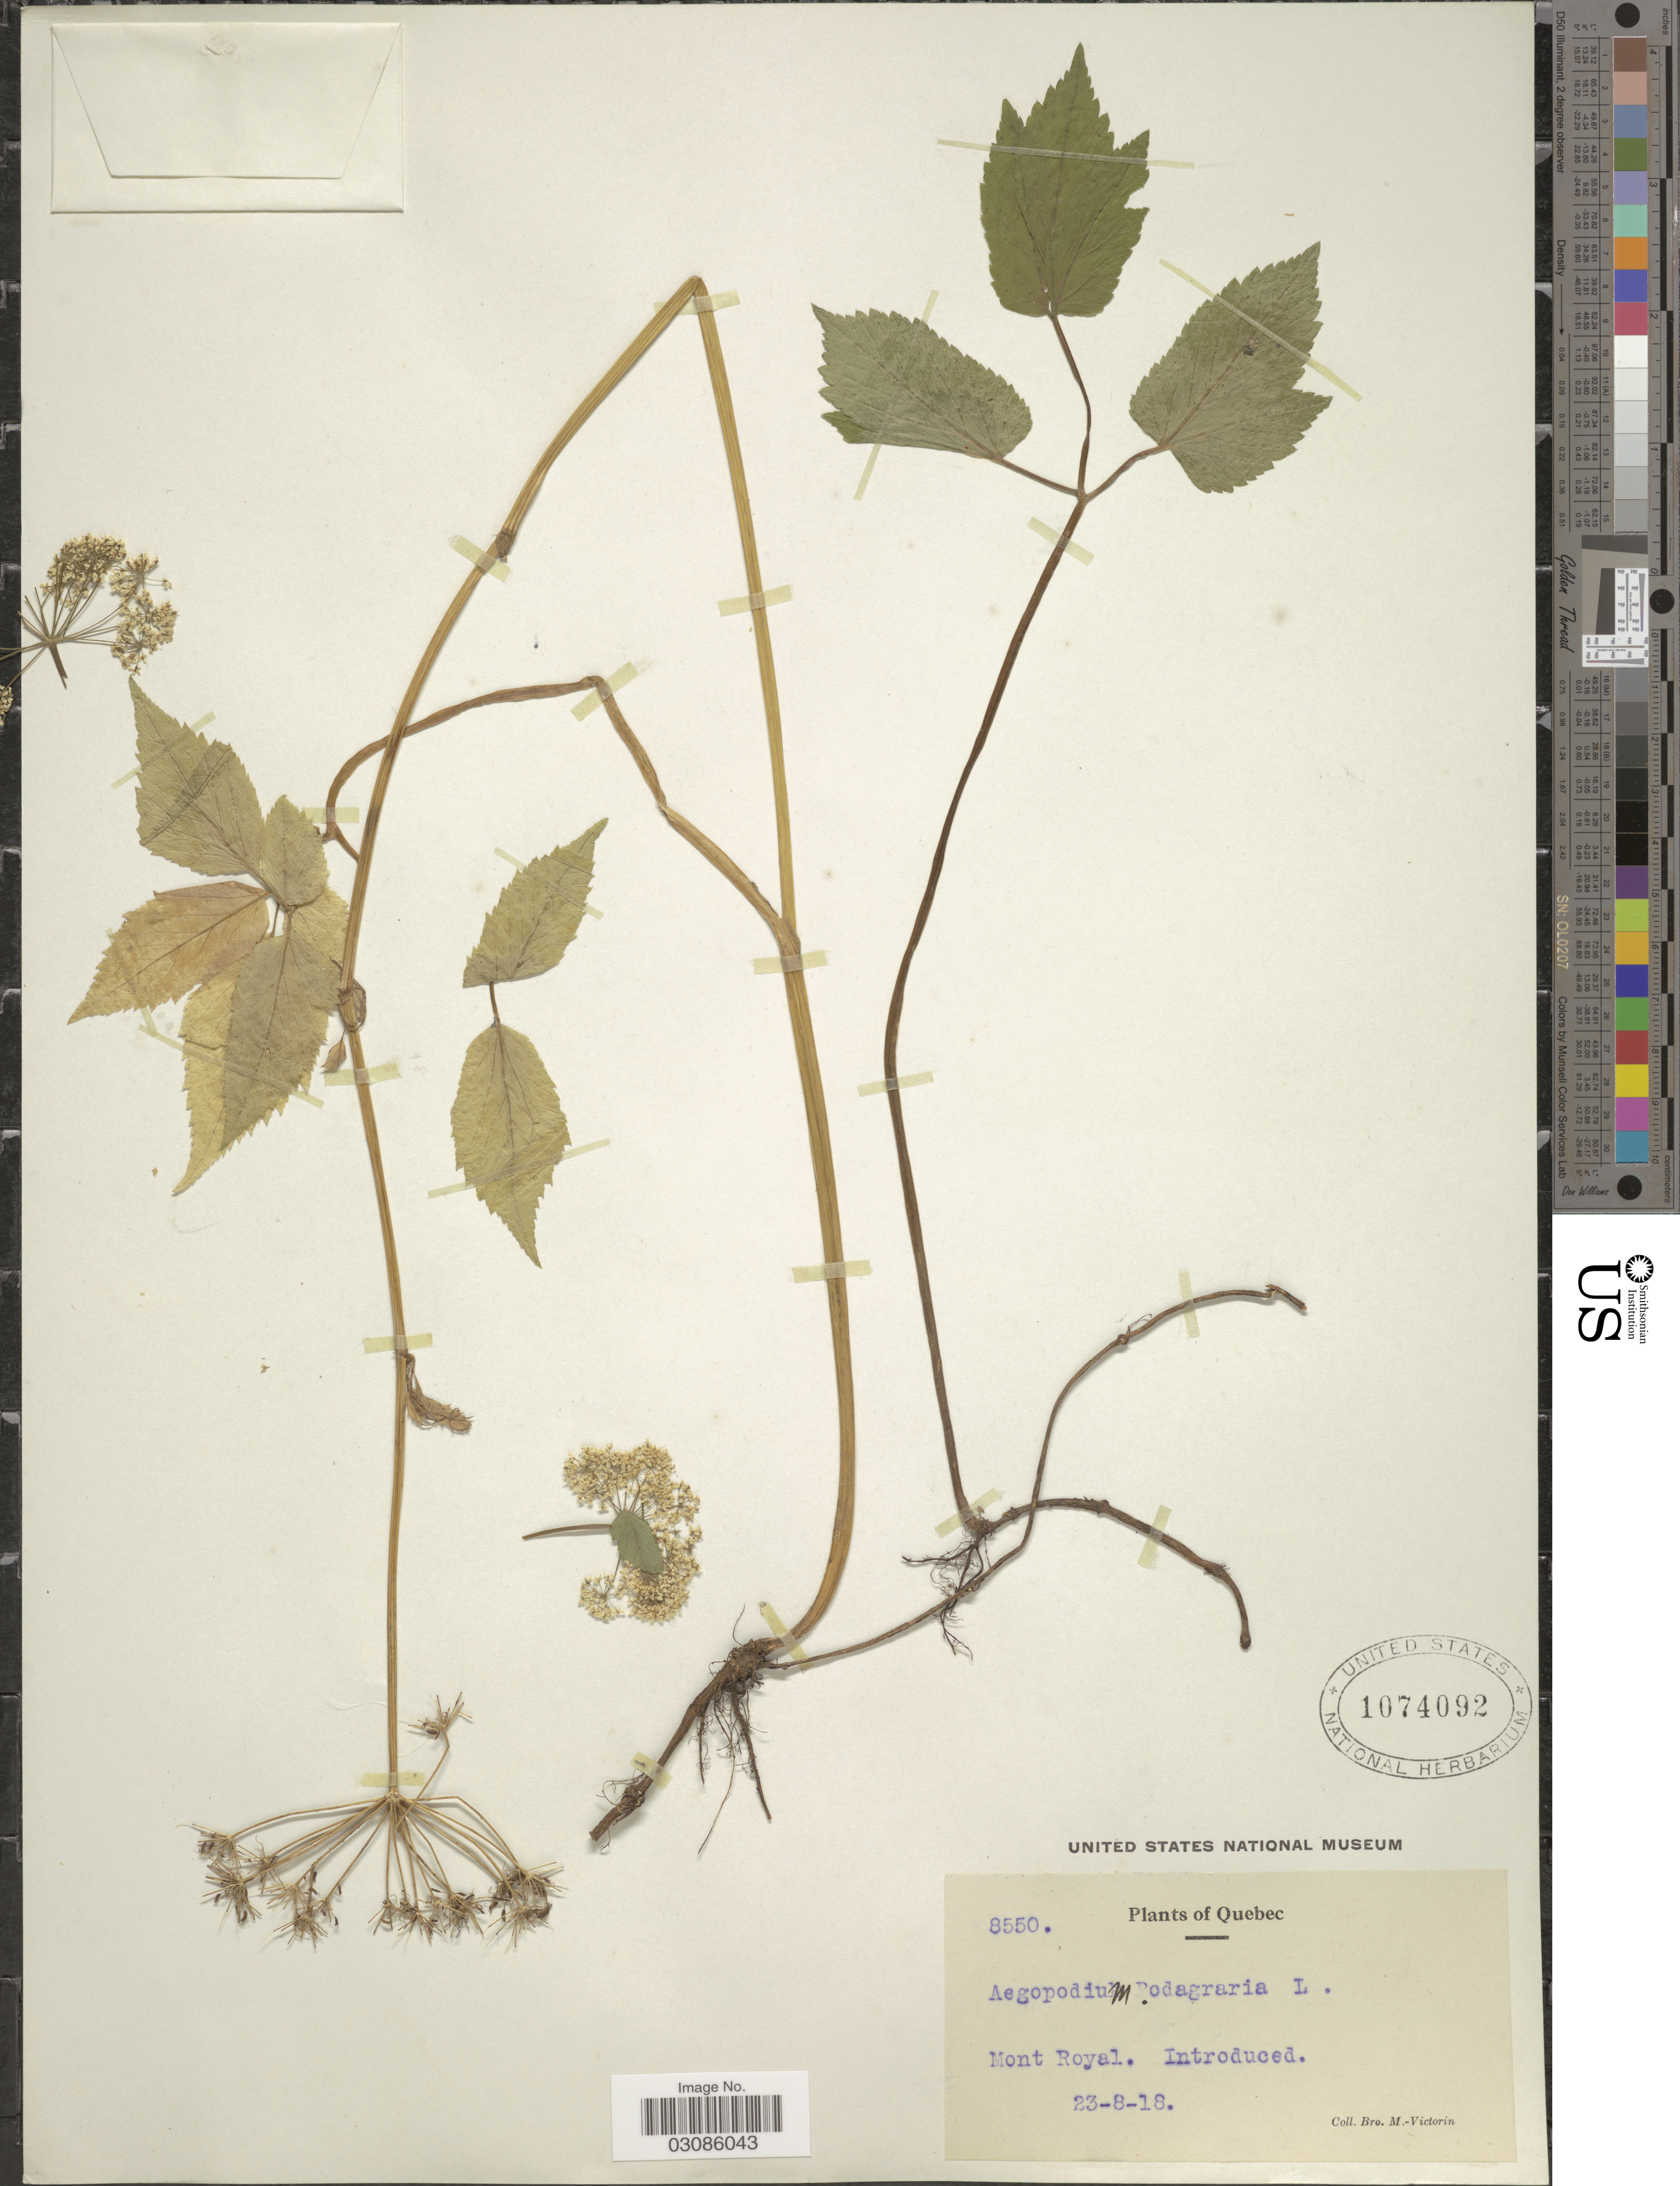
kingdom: Plantae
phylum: Tracheophyta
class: Magnoliopsida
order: Apiales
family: Apiaceae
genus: Aegopodium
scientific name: Aegopodium podagraria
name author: L.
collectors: Fr. Marie-Victorin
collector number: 8550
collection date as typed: Transcribed d/m/y: 23/8/18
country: Canada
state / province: Quebec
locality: Mont Royal.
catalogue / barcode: US 1074092